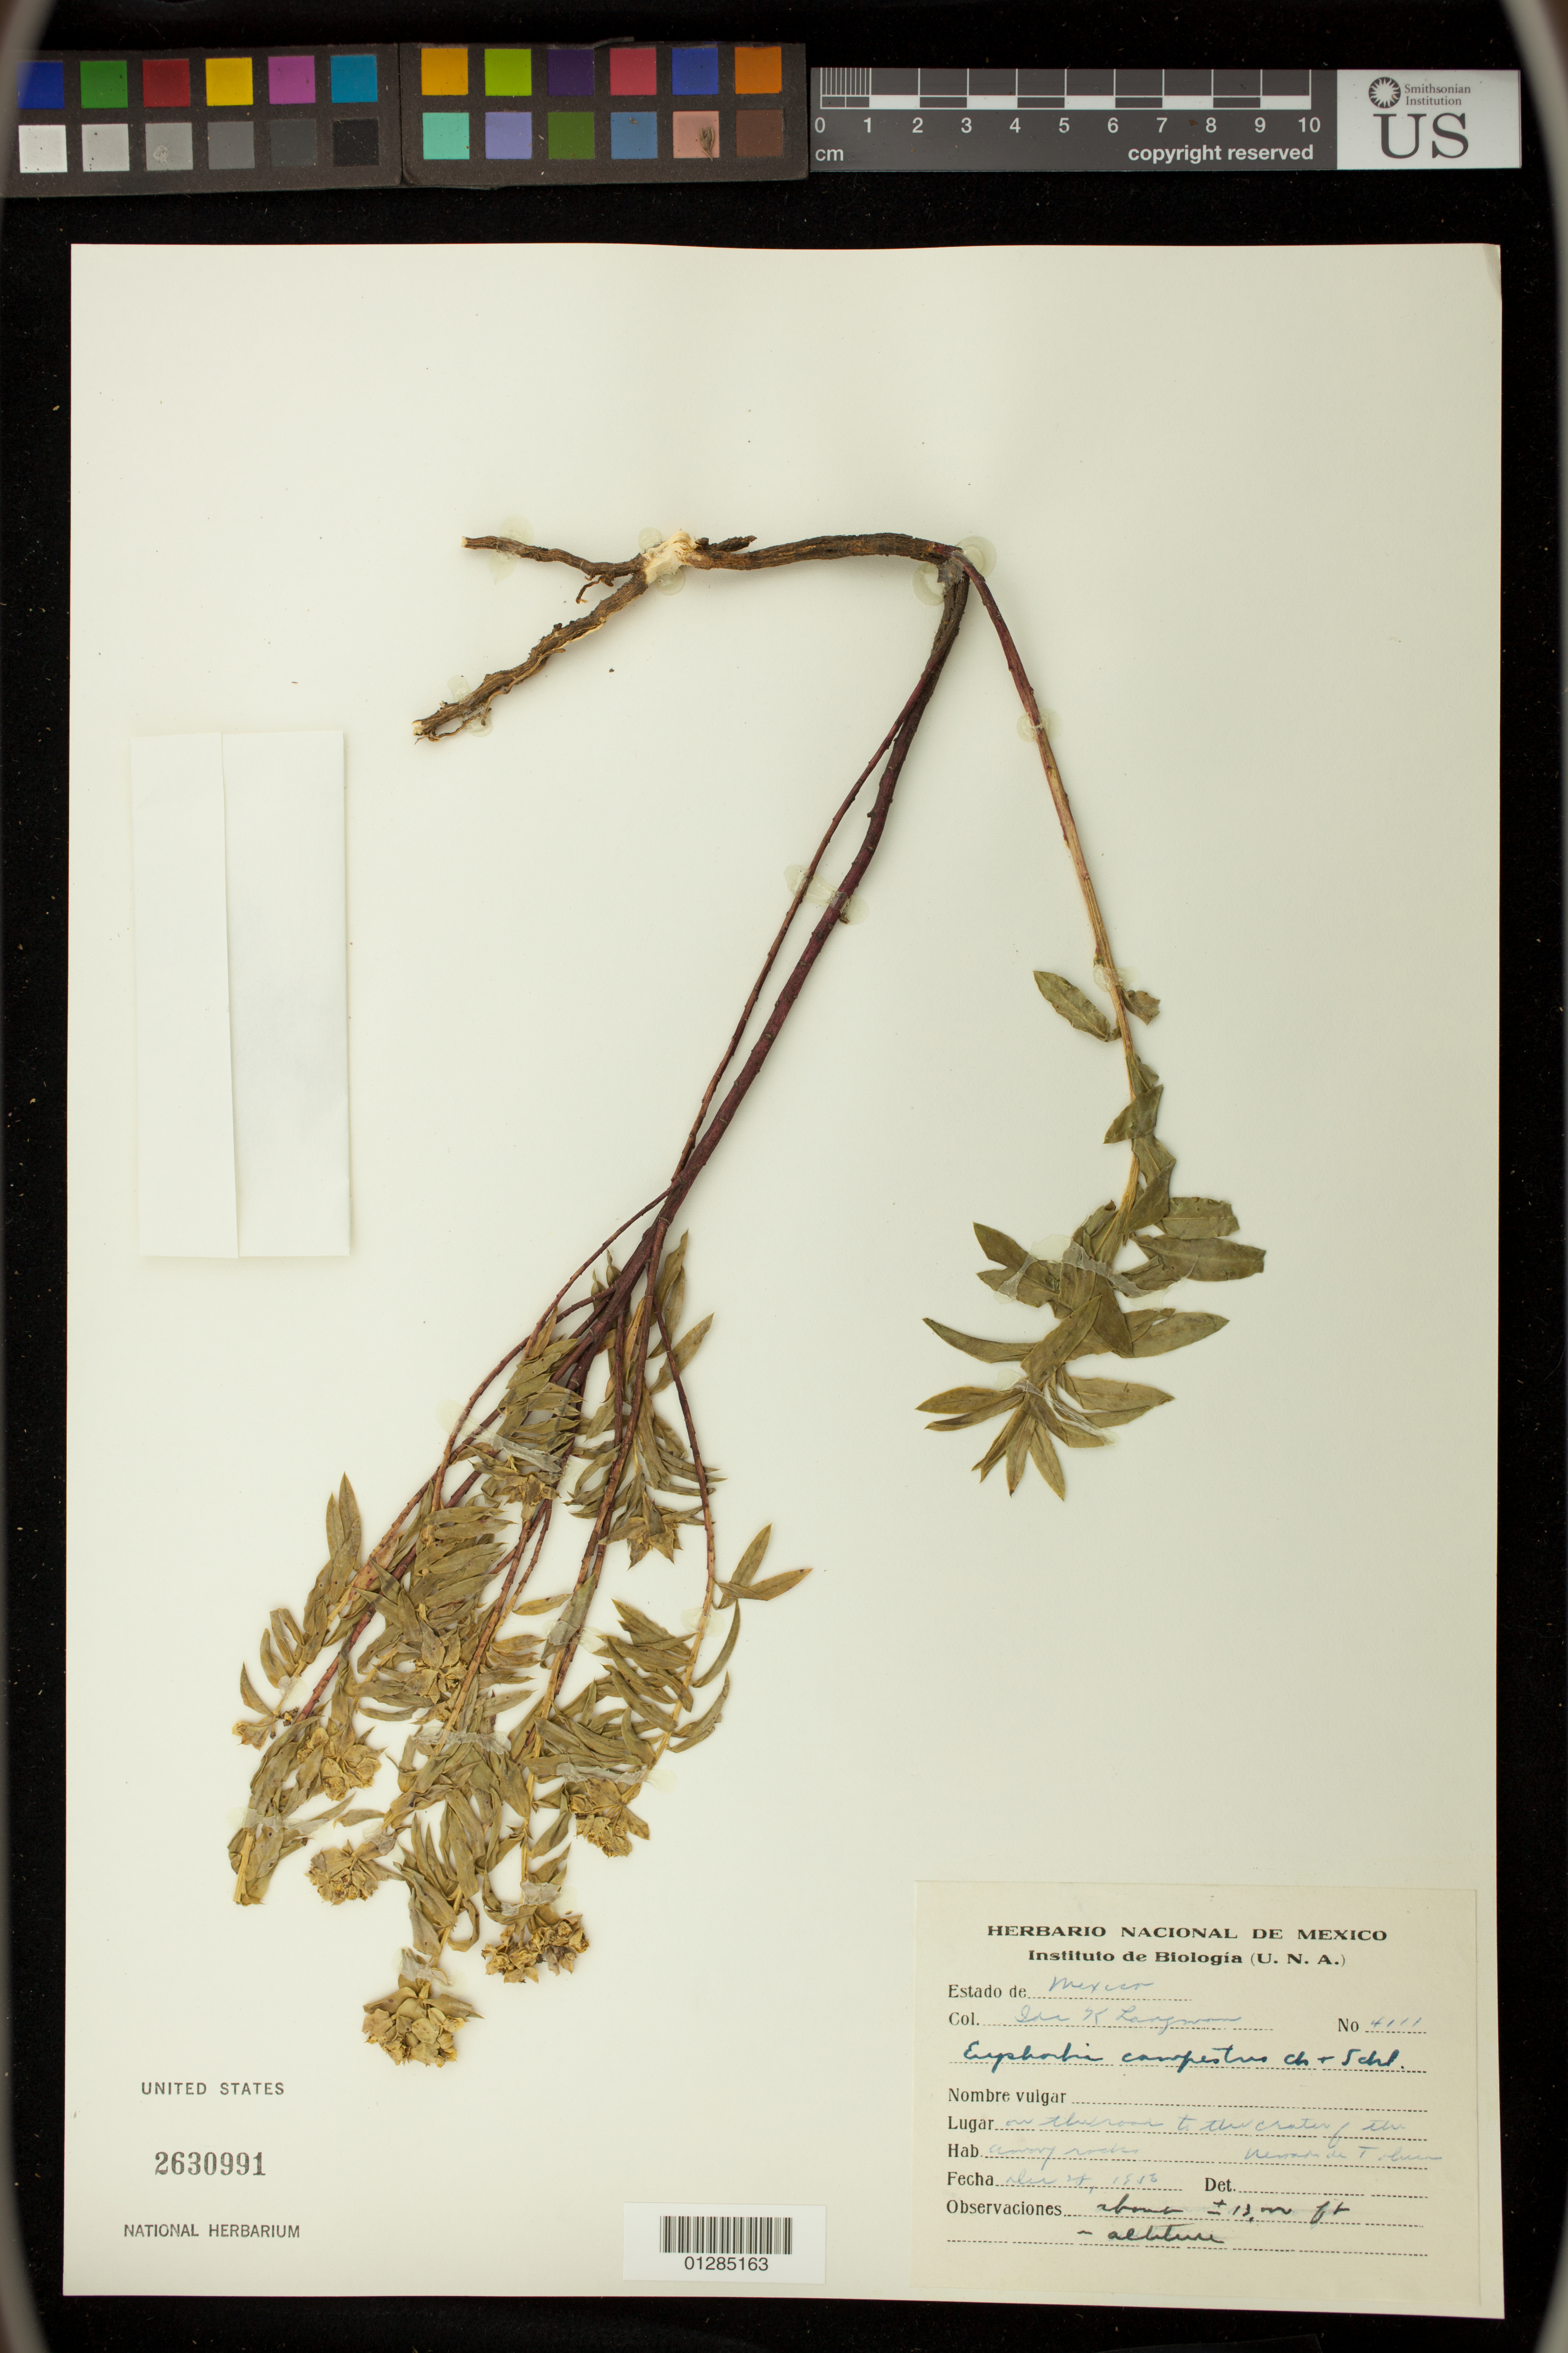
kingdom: Plantae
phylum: Tracheophyta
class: Magnoliopsida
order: Malpighiales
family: Euphorbiaceae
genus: Euphorbia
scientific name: Euphorbia esuliformis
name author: S. Schauer ex Nees & S. Schauer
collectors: I. K. Langman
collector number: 4111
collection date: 1956-12-27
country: Mexico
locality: on the road to the crater of the [[Nerado?]] de T [[olum?]]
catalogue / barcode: US 2630991